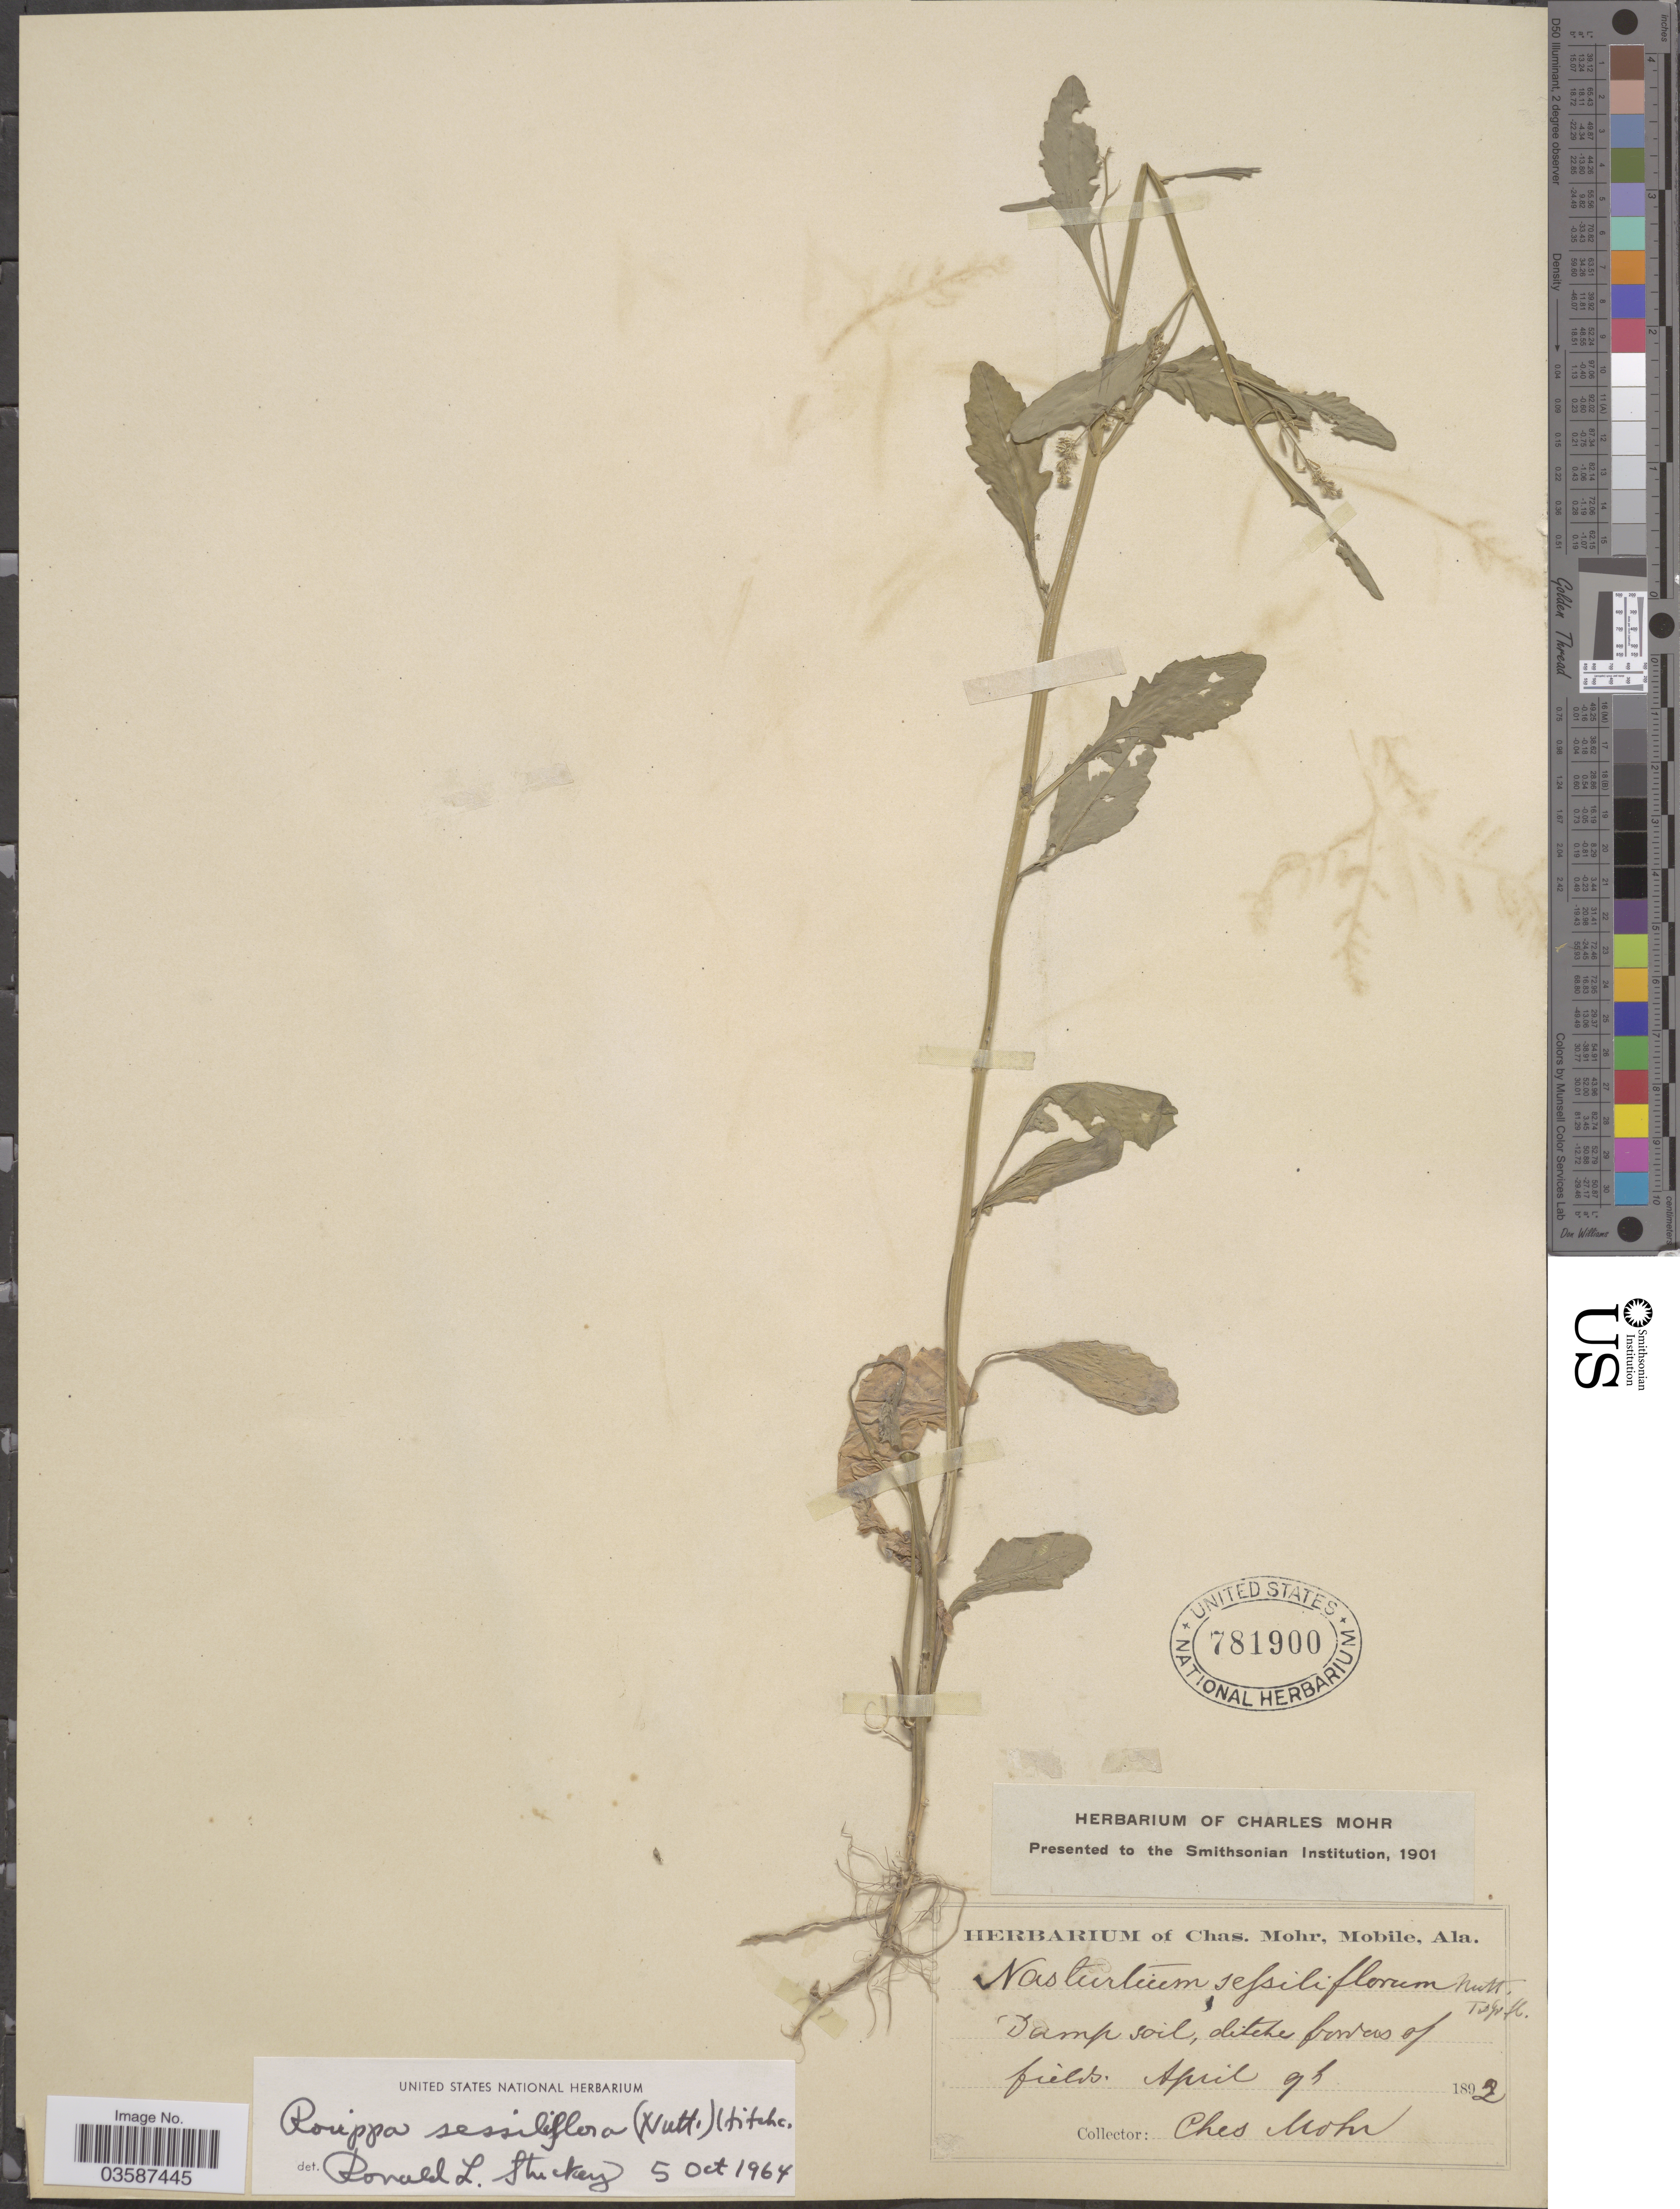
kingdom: Plantae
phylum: Tracheophyta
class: Magnoliopsida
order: Brassicales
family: Brassicaceae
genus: Rorippa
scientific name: Rorippa sessiliflora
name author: (Nutt.) Hitchc.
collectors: Mohr, C. T. (herbarium)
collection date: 1892-04-09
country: United States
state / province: Alabama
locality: Damp soil, ditches borders of fields.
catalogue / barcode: US 781900